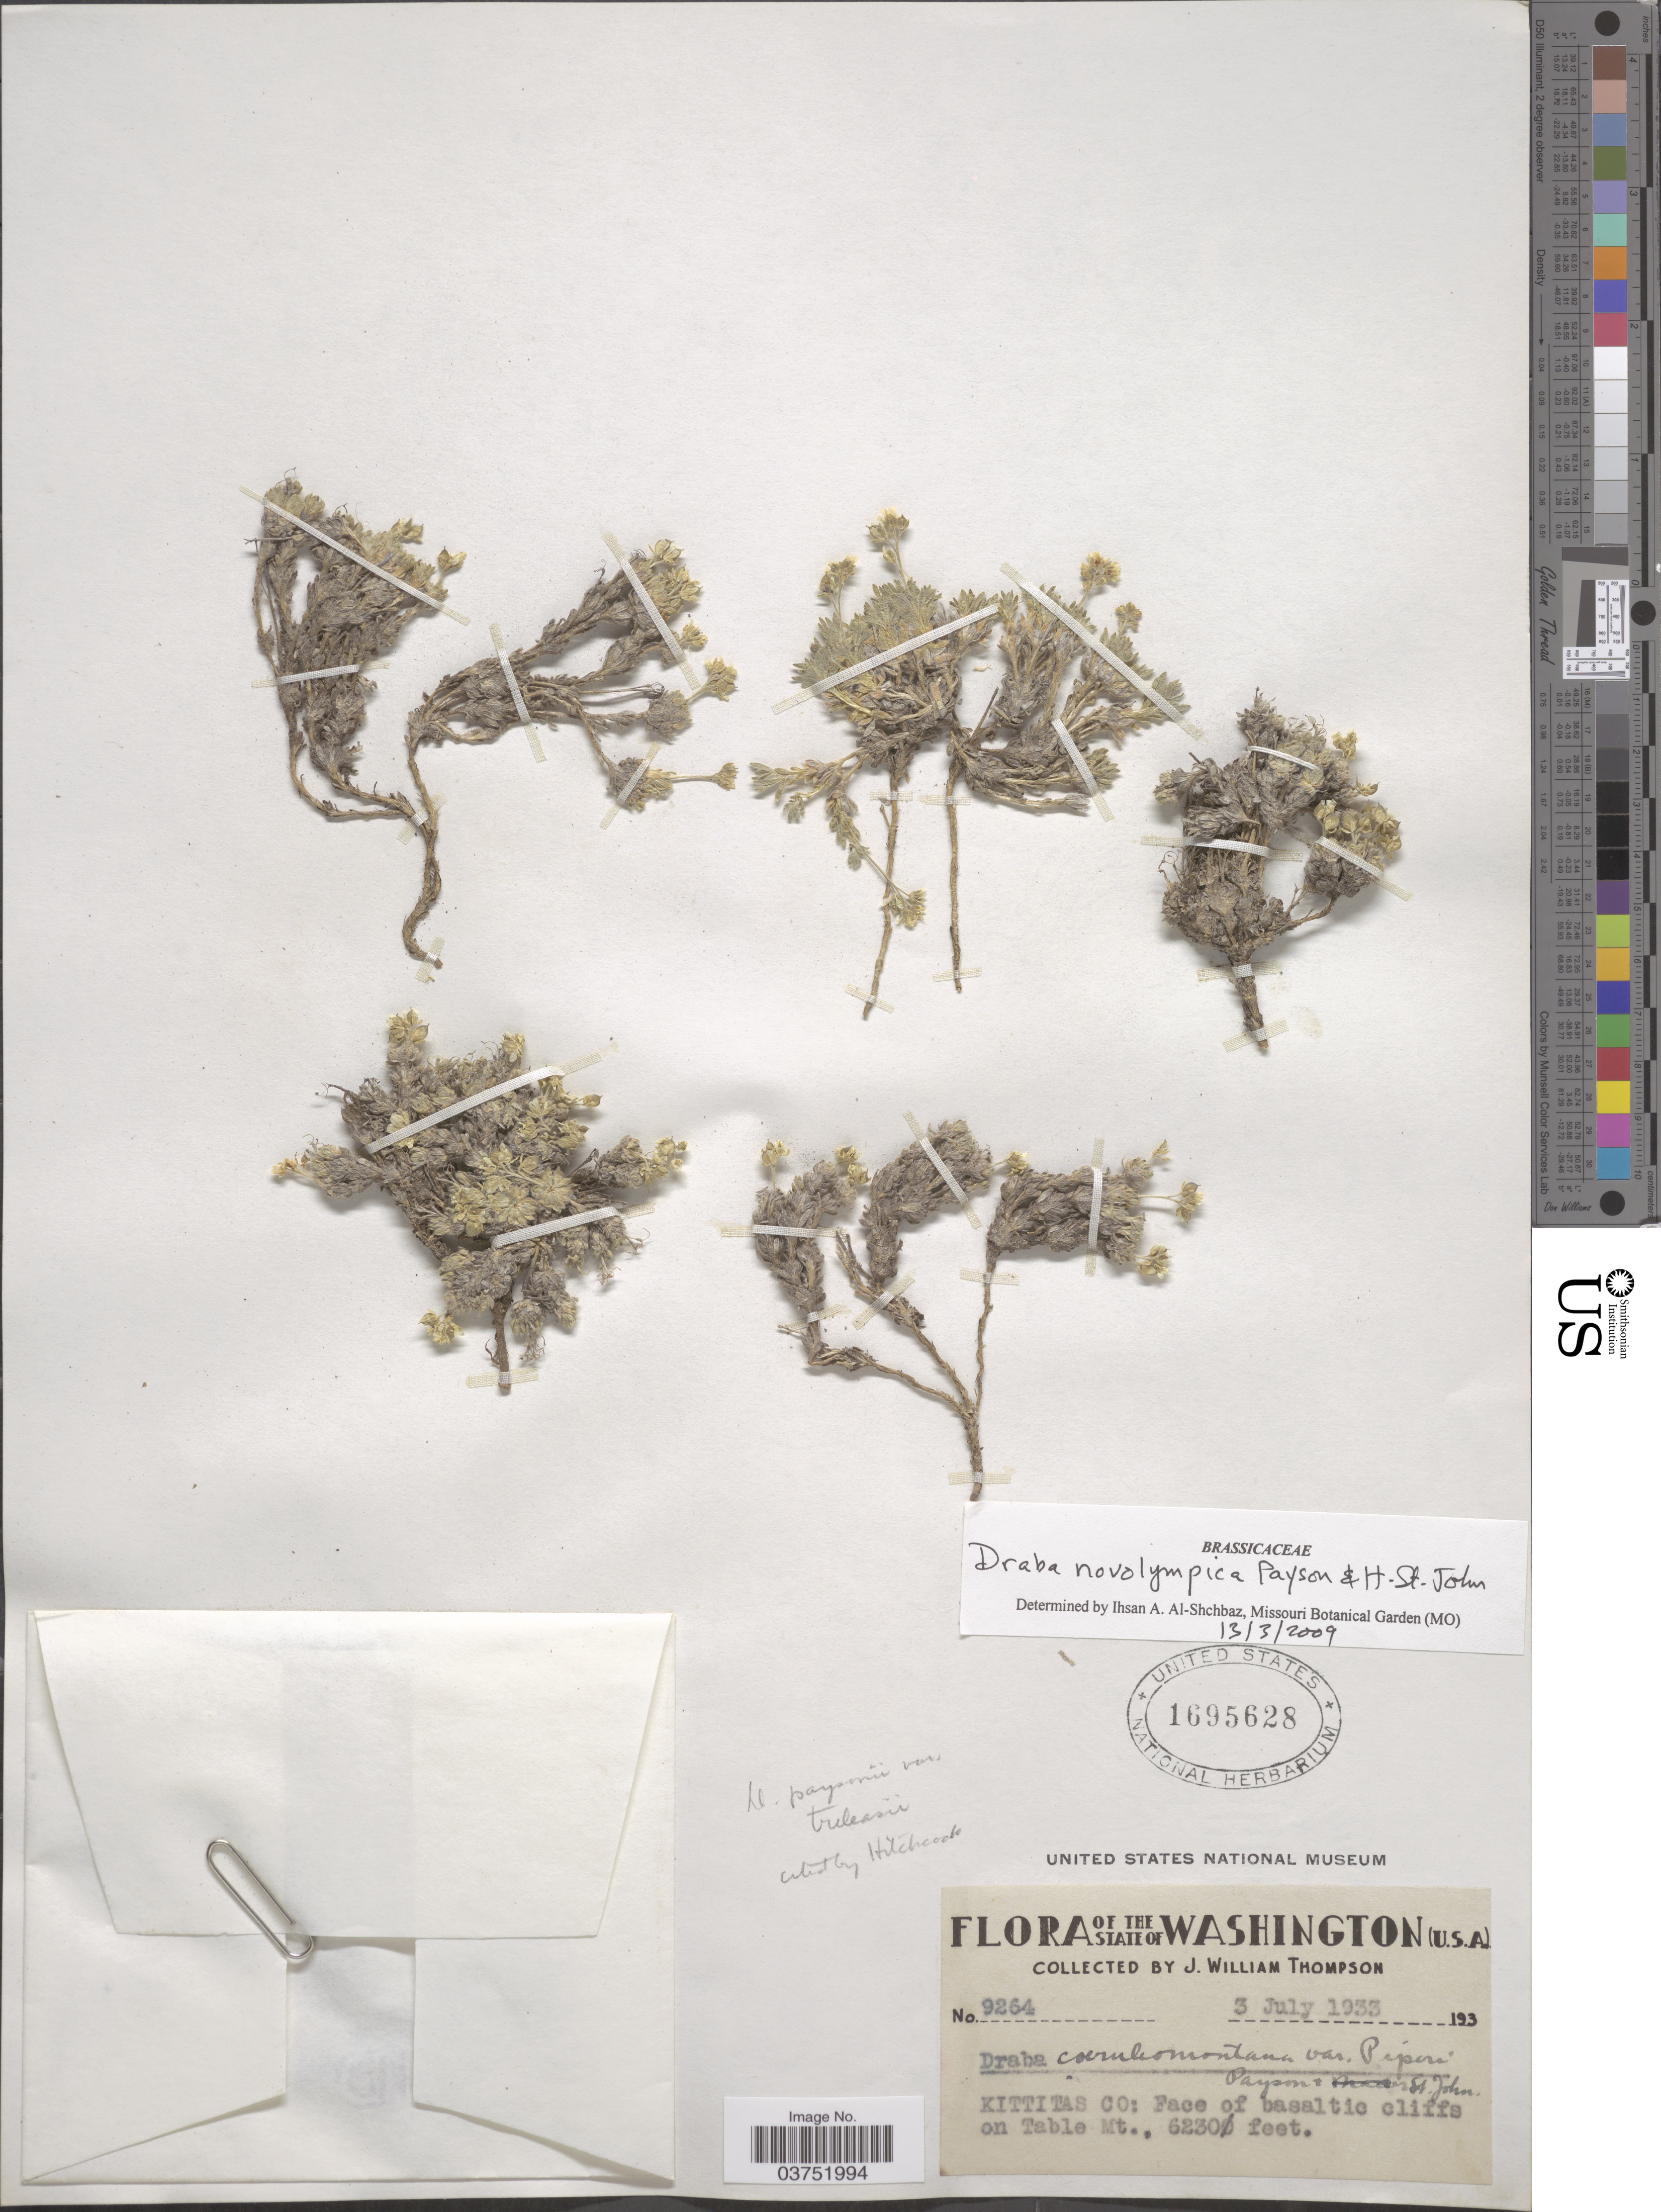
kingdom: Plantae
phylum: Tracheophyta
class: Magnoliopsida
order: Brassicales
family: Brassicaceae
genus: Draba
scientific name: Draba novolympica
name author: Payson & H. St. John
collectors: J. W. Thompson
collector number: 9264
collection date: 1933-07-03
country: United States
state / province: Washington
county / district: Kittitas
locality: Kittitas Co.: Face of basaltic cliffs on Table Mt.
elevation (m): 1899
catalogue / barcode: US 1695628